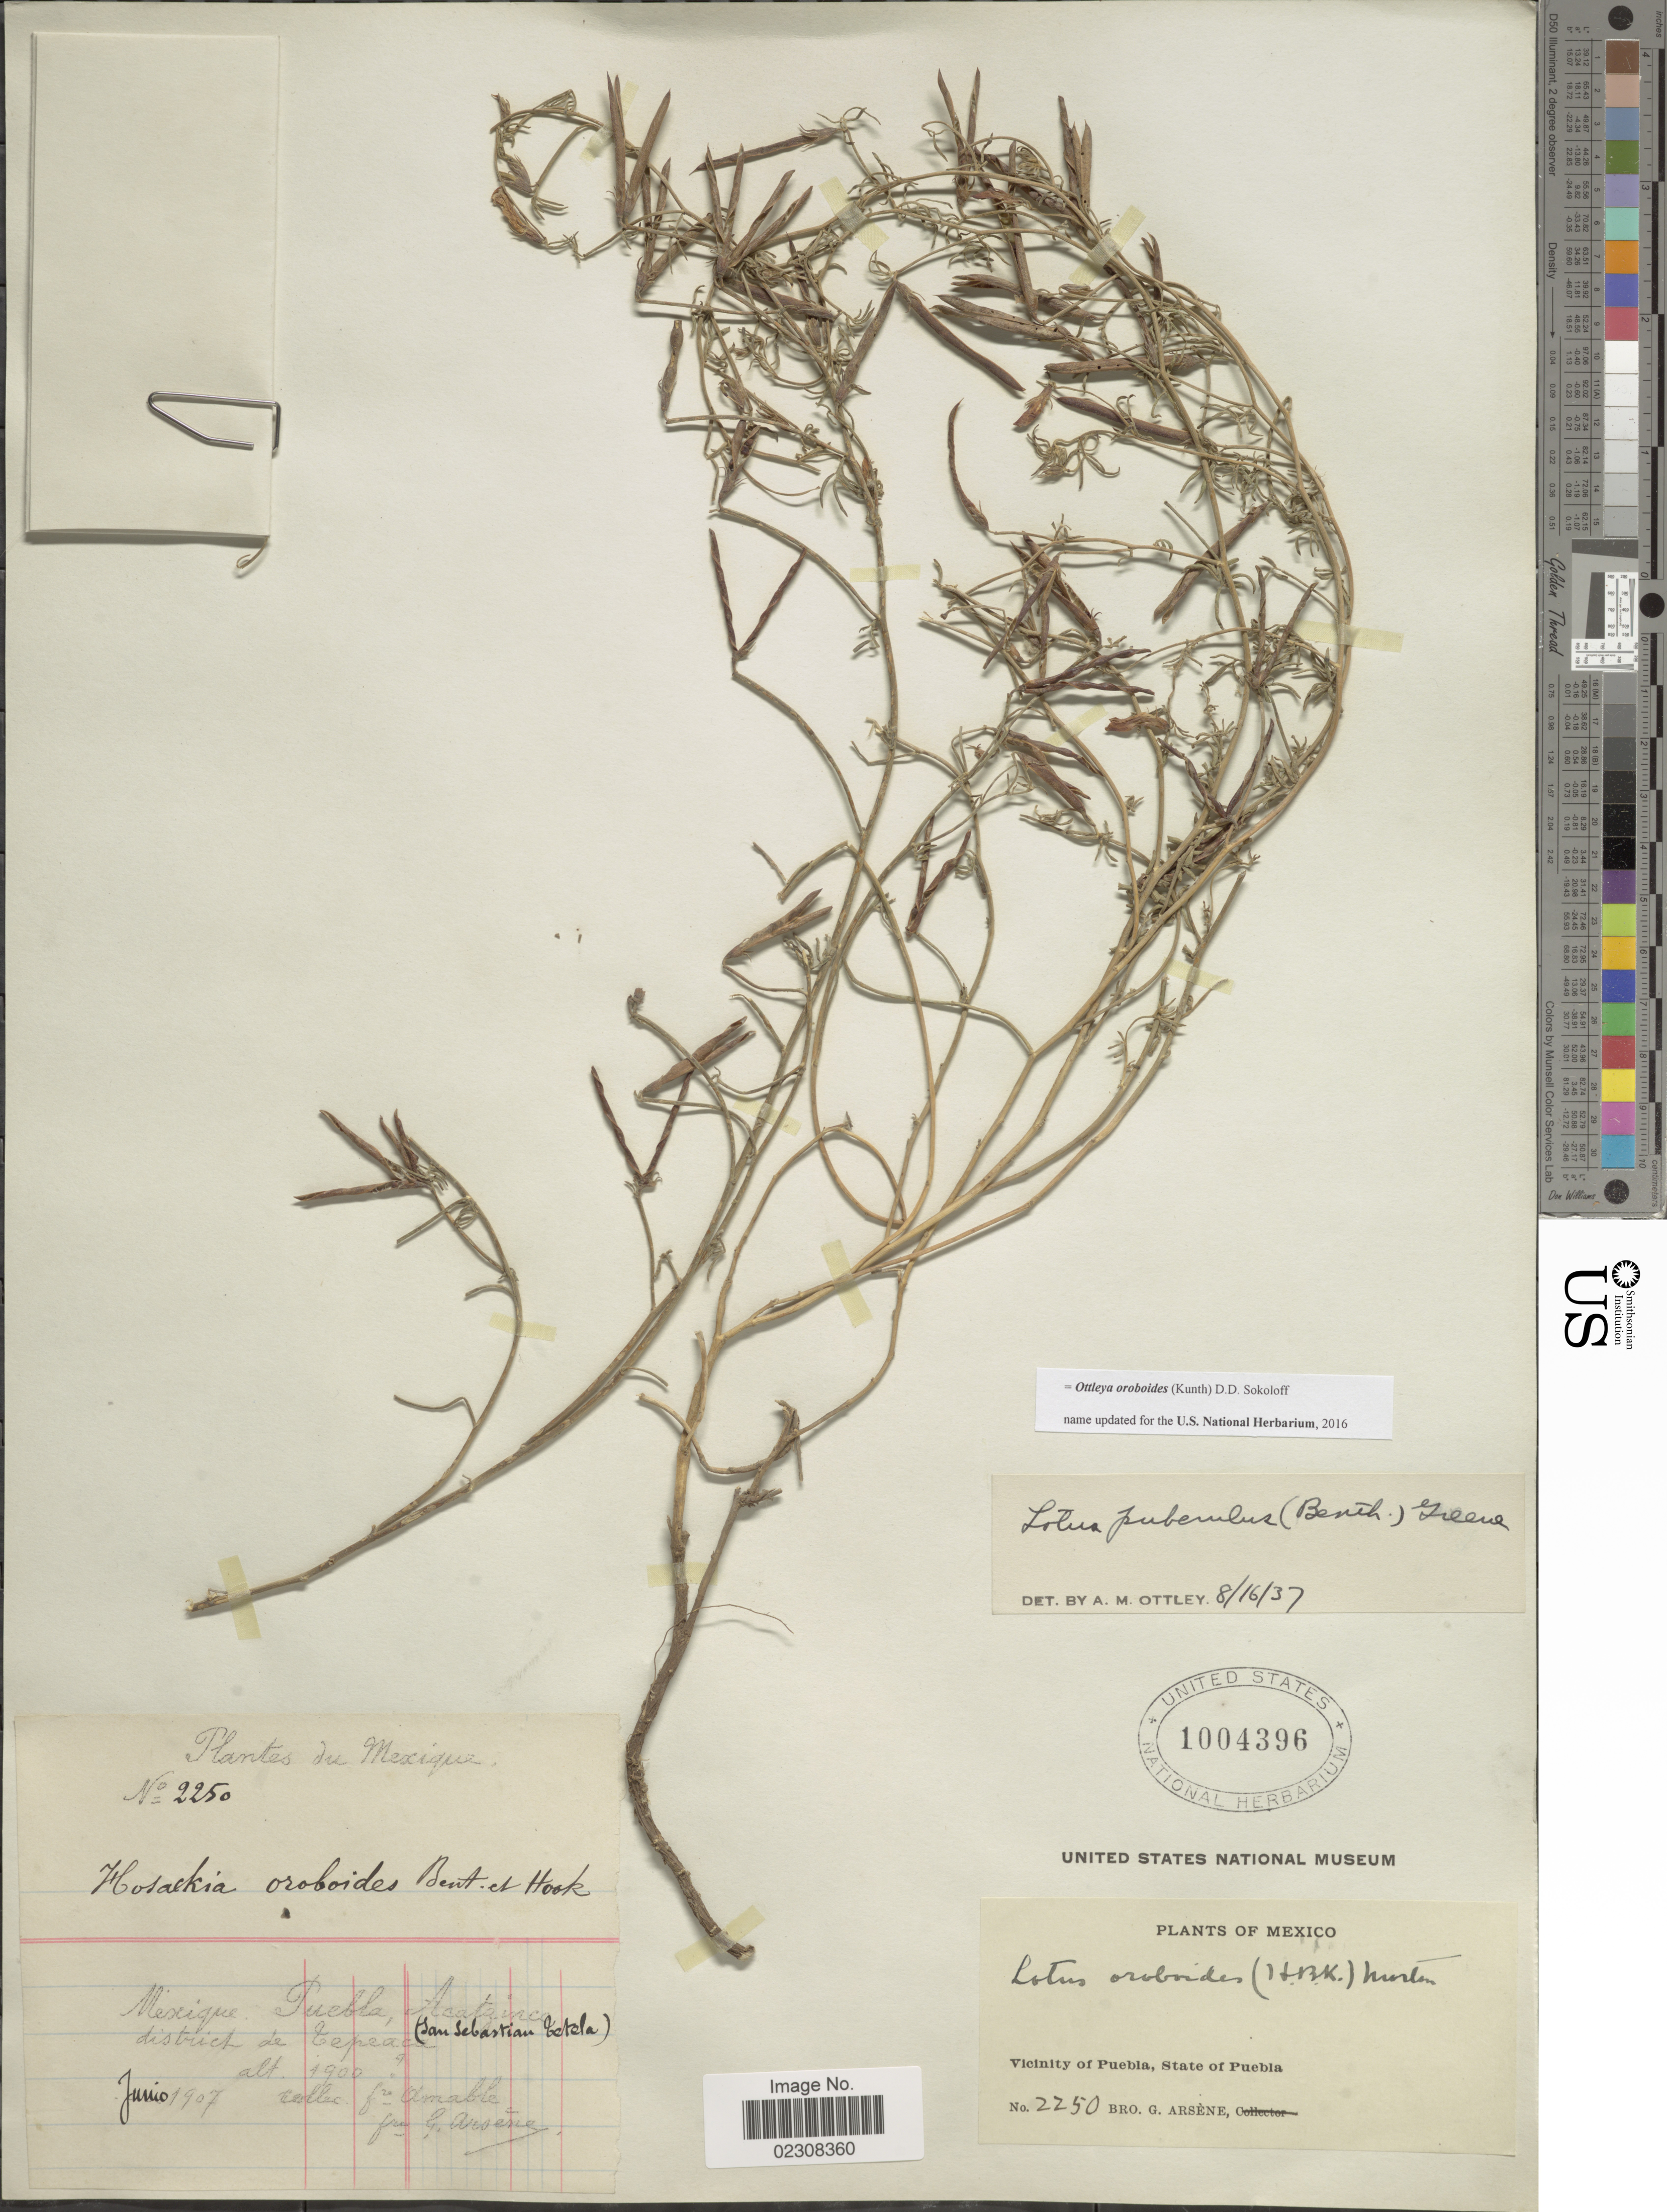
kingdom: Plantae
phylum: Tracheophyta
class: Magnoliopsida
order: Fabales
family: Fabaceae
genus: Ottleya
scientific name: Ottleya oroboides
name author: (Kunth) D.D. Sokoloff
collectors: B. Amable & Bro. G. Arsène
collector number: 2250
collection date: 1907-06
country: Mexico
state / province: Puebla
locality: Vicinity of Puebla, Acatzinco (San Sebastian betela) district de Tepeaca.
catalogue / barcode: US 1004396